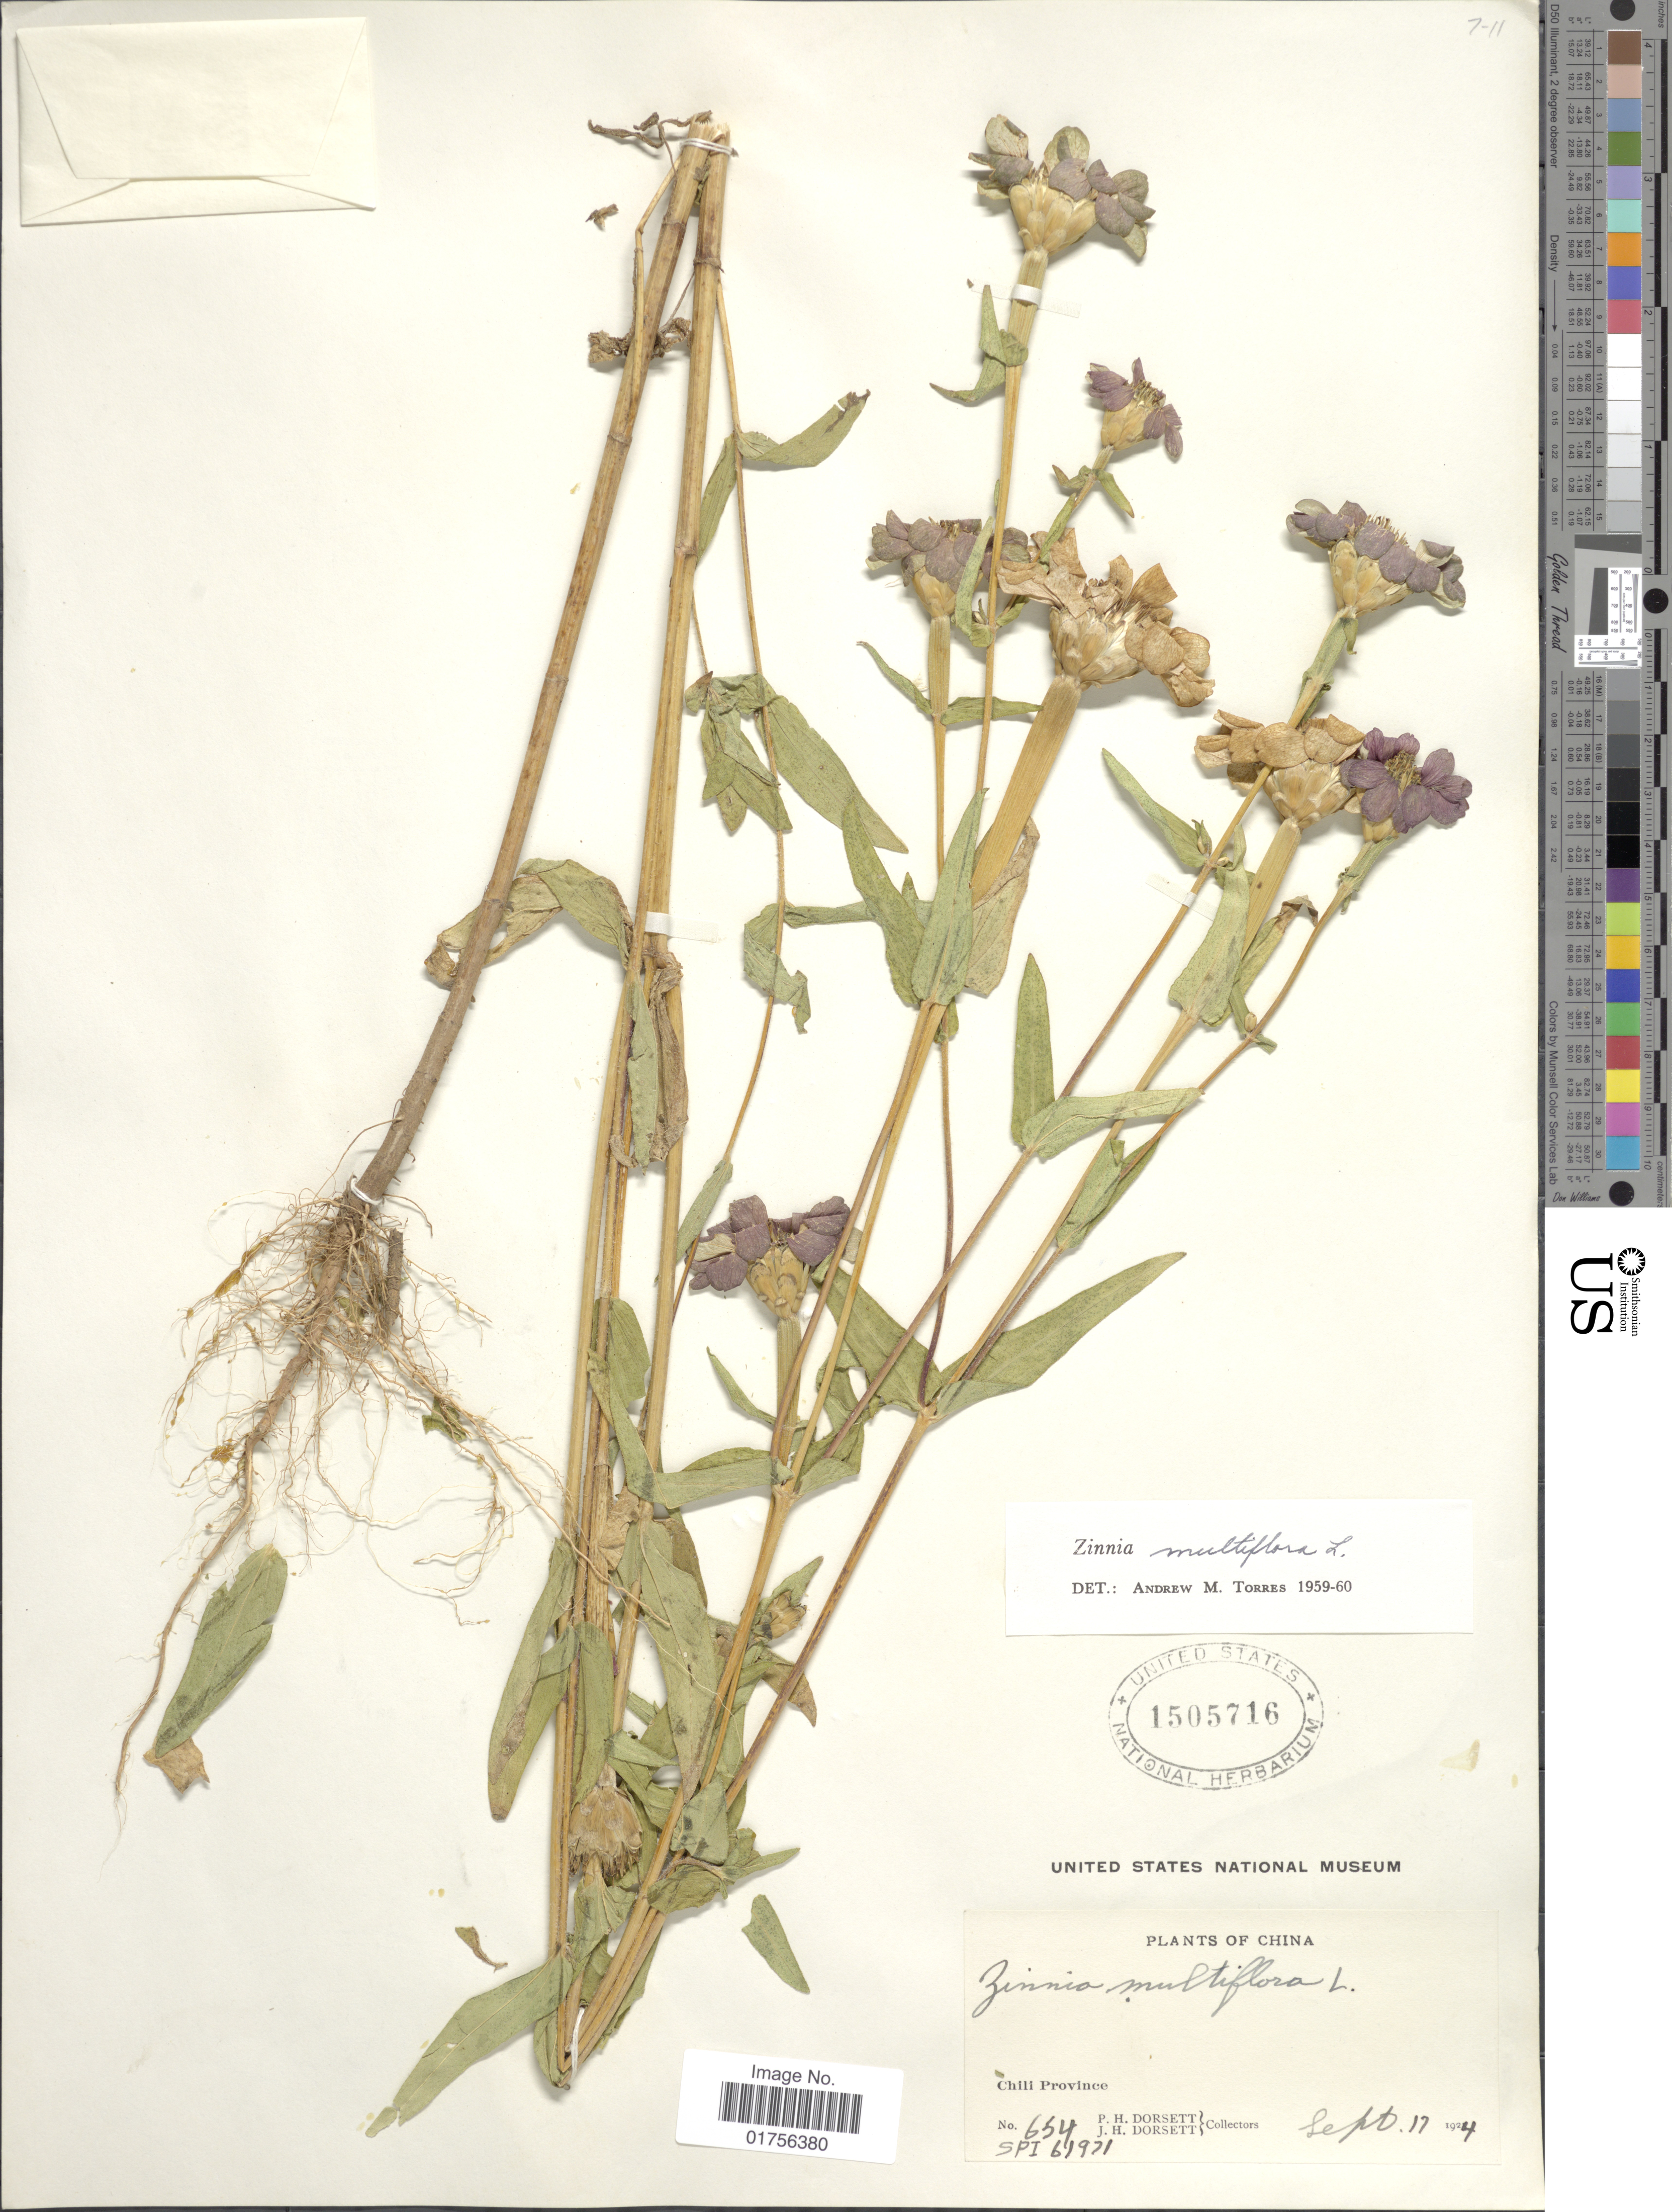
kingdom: Plantae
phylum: Tracheophyta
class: Magnoliopsida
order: Asterales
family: Asteraceae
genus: Zinnia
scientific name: Zinnia multiflora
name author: L.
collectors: P. H. Dorsett & J. Dorsett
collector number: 654/SPI 61971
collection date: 1924-09-17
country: China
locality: Chili Province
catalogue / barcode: US 1505716